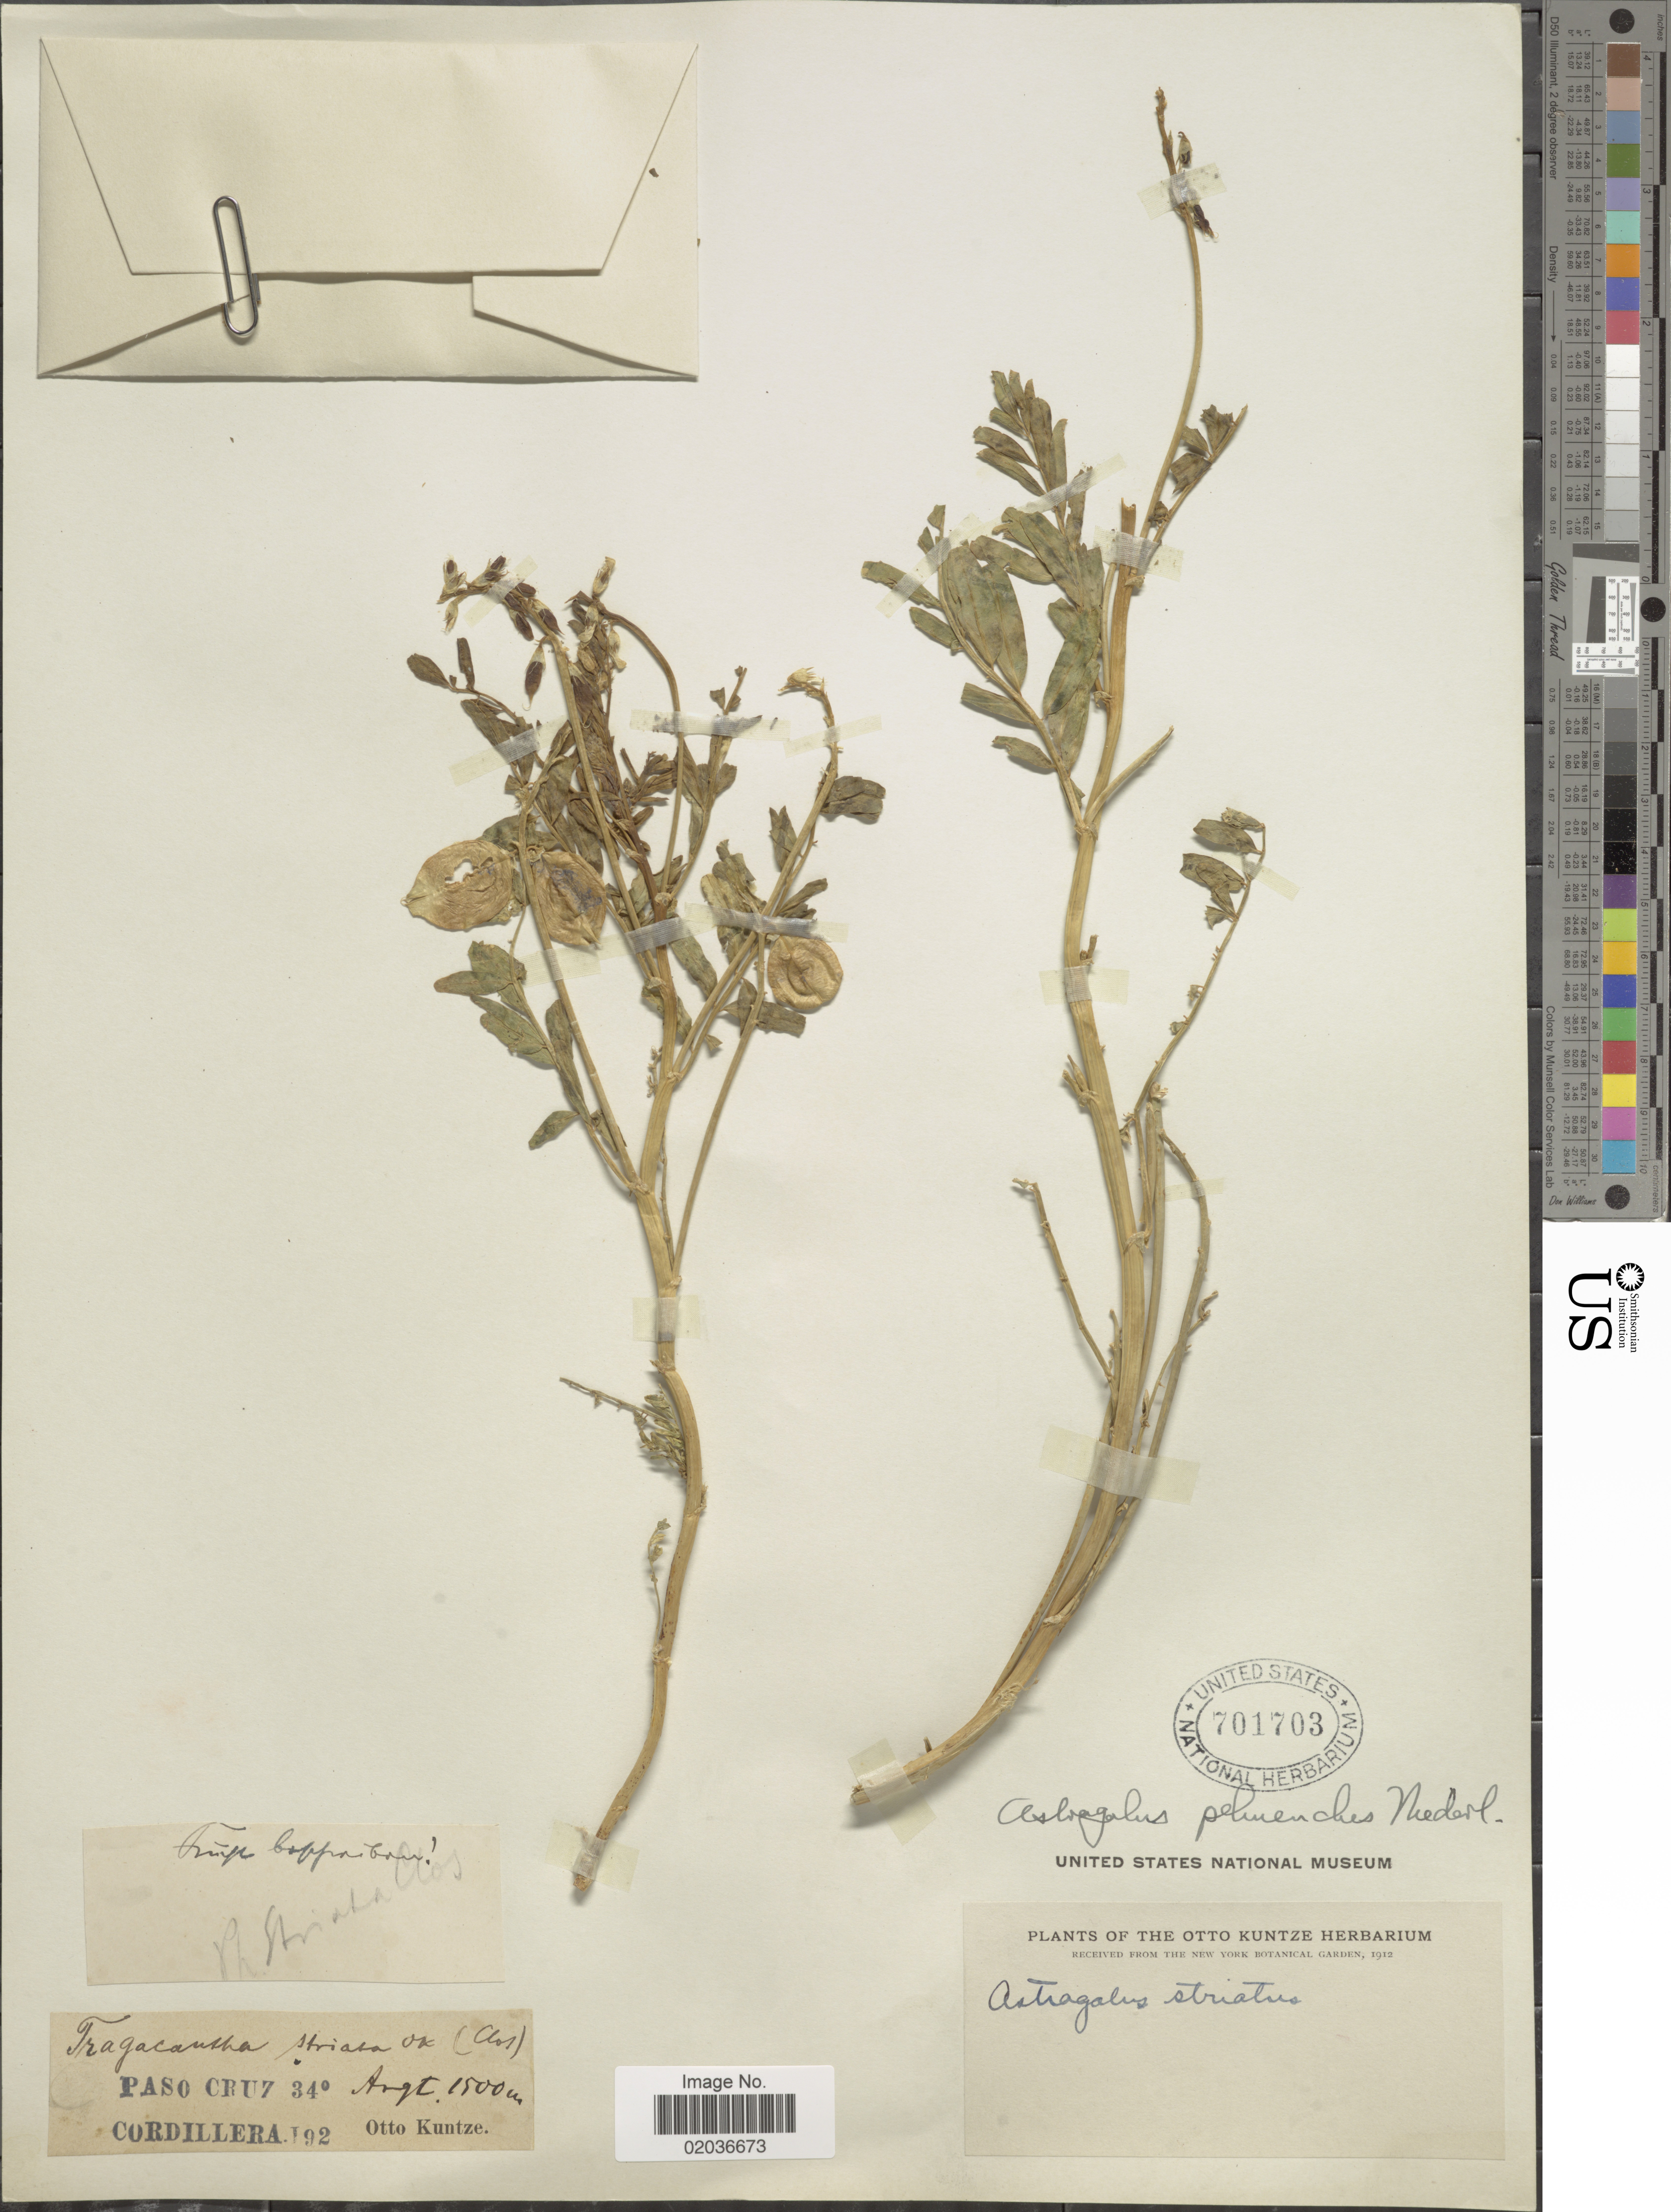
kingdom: Plantae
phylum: Tracheophyta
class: Magnoliopsida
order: Fabales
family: Fabaceae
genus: Astragalus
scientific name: Astragalus pehuenches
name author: Niederl.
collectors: C.E.O. Kuntze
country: Argentina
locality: Paso Cruz 34°. Cordillera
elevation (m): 1500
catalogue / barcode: US 701703